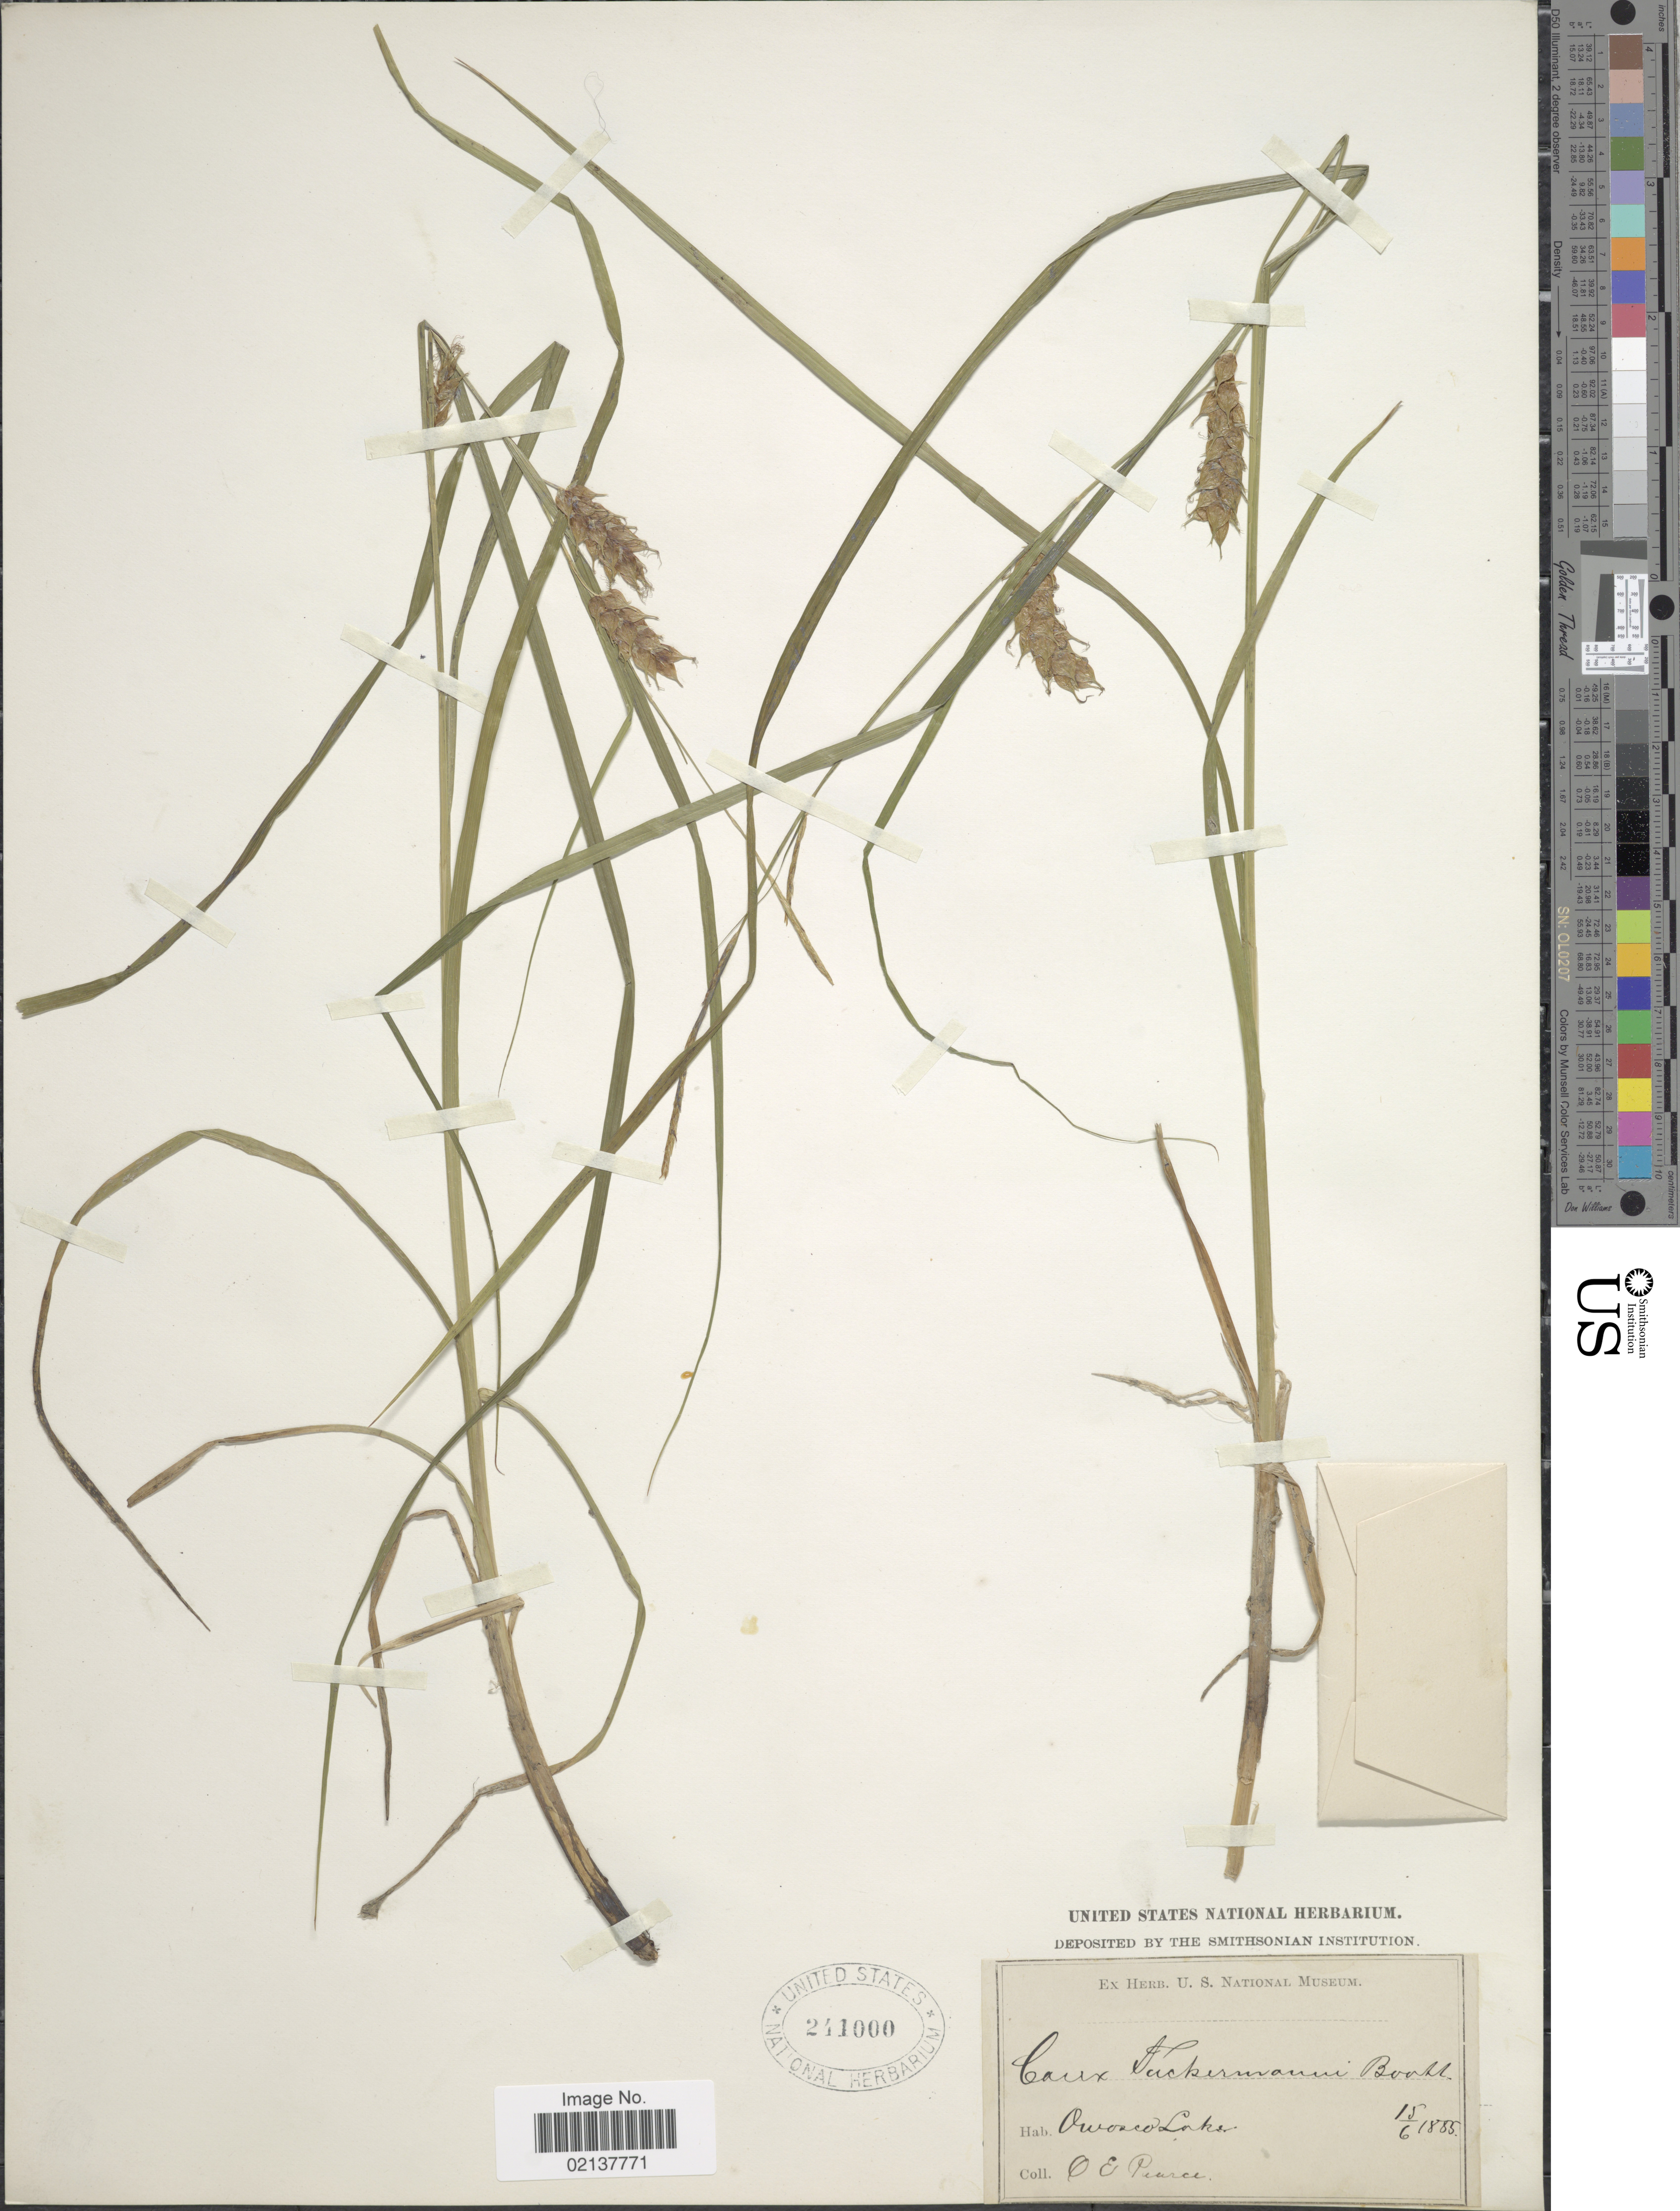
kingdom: Plantae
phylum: Tracheophyta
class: Liliopsida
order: Poales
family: Cyperaceae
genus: Carex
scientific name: Carex tuckermanii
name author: Boott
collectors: O. E. Pearce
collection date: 1885-06-15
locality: Owasco Lake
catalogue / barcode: US 241000